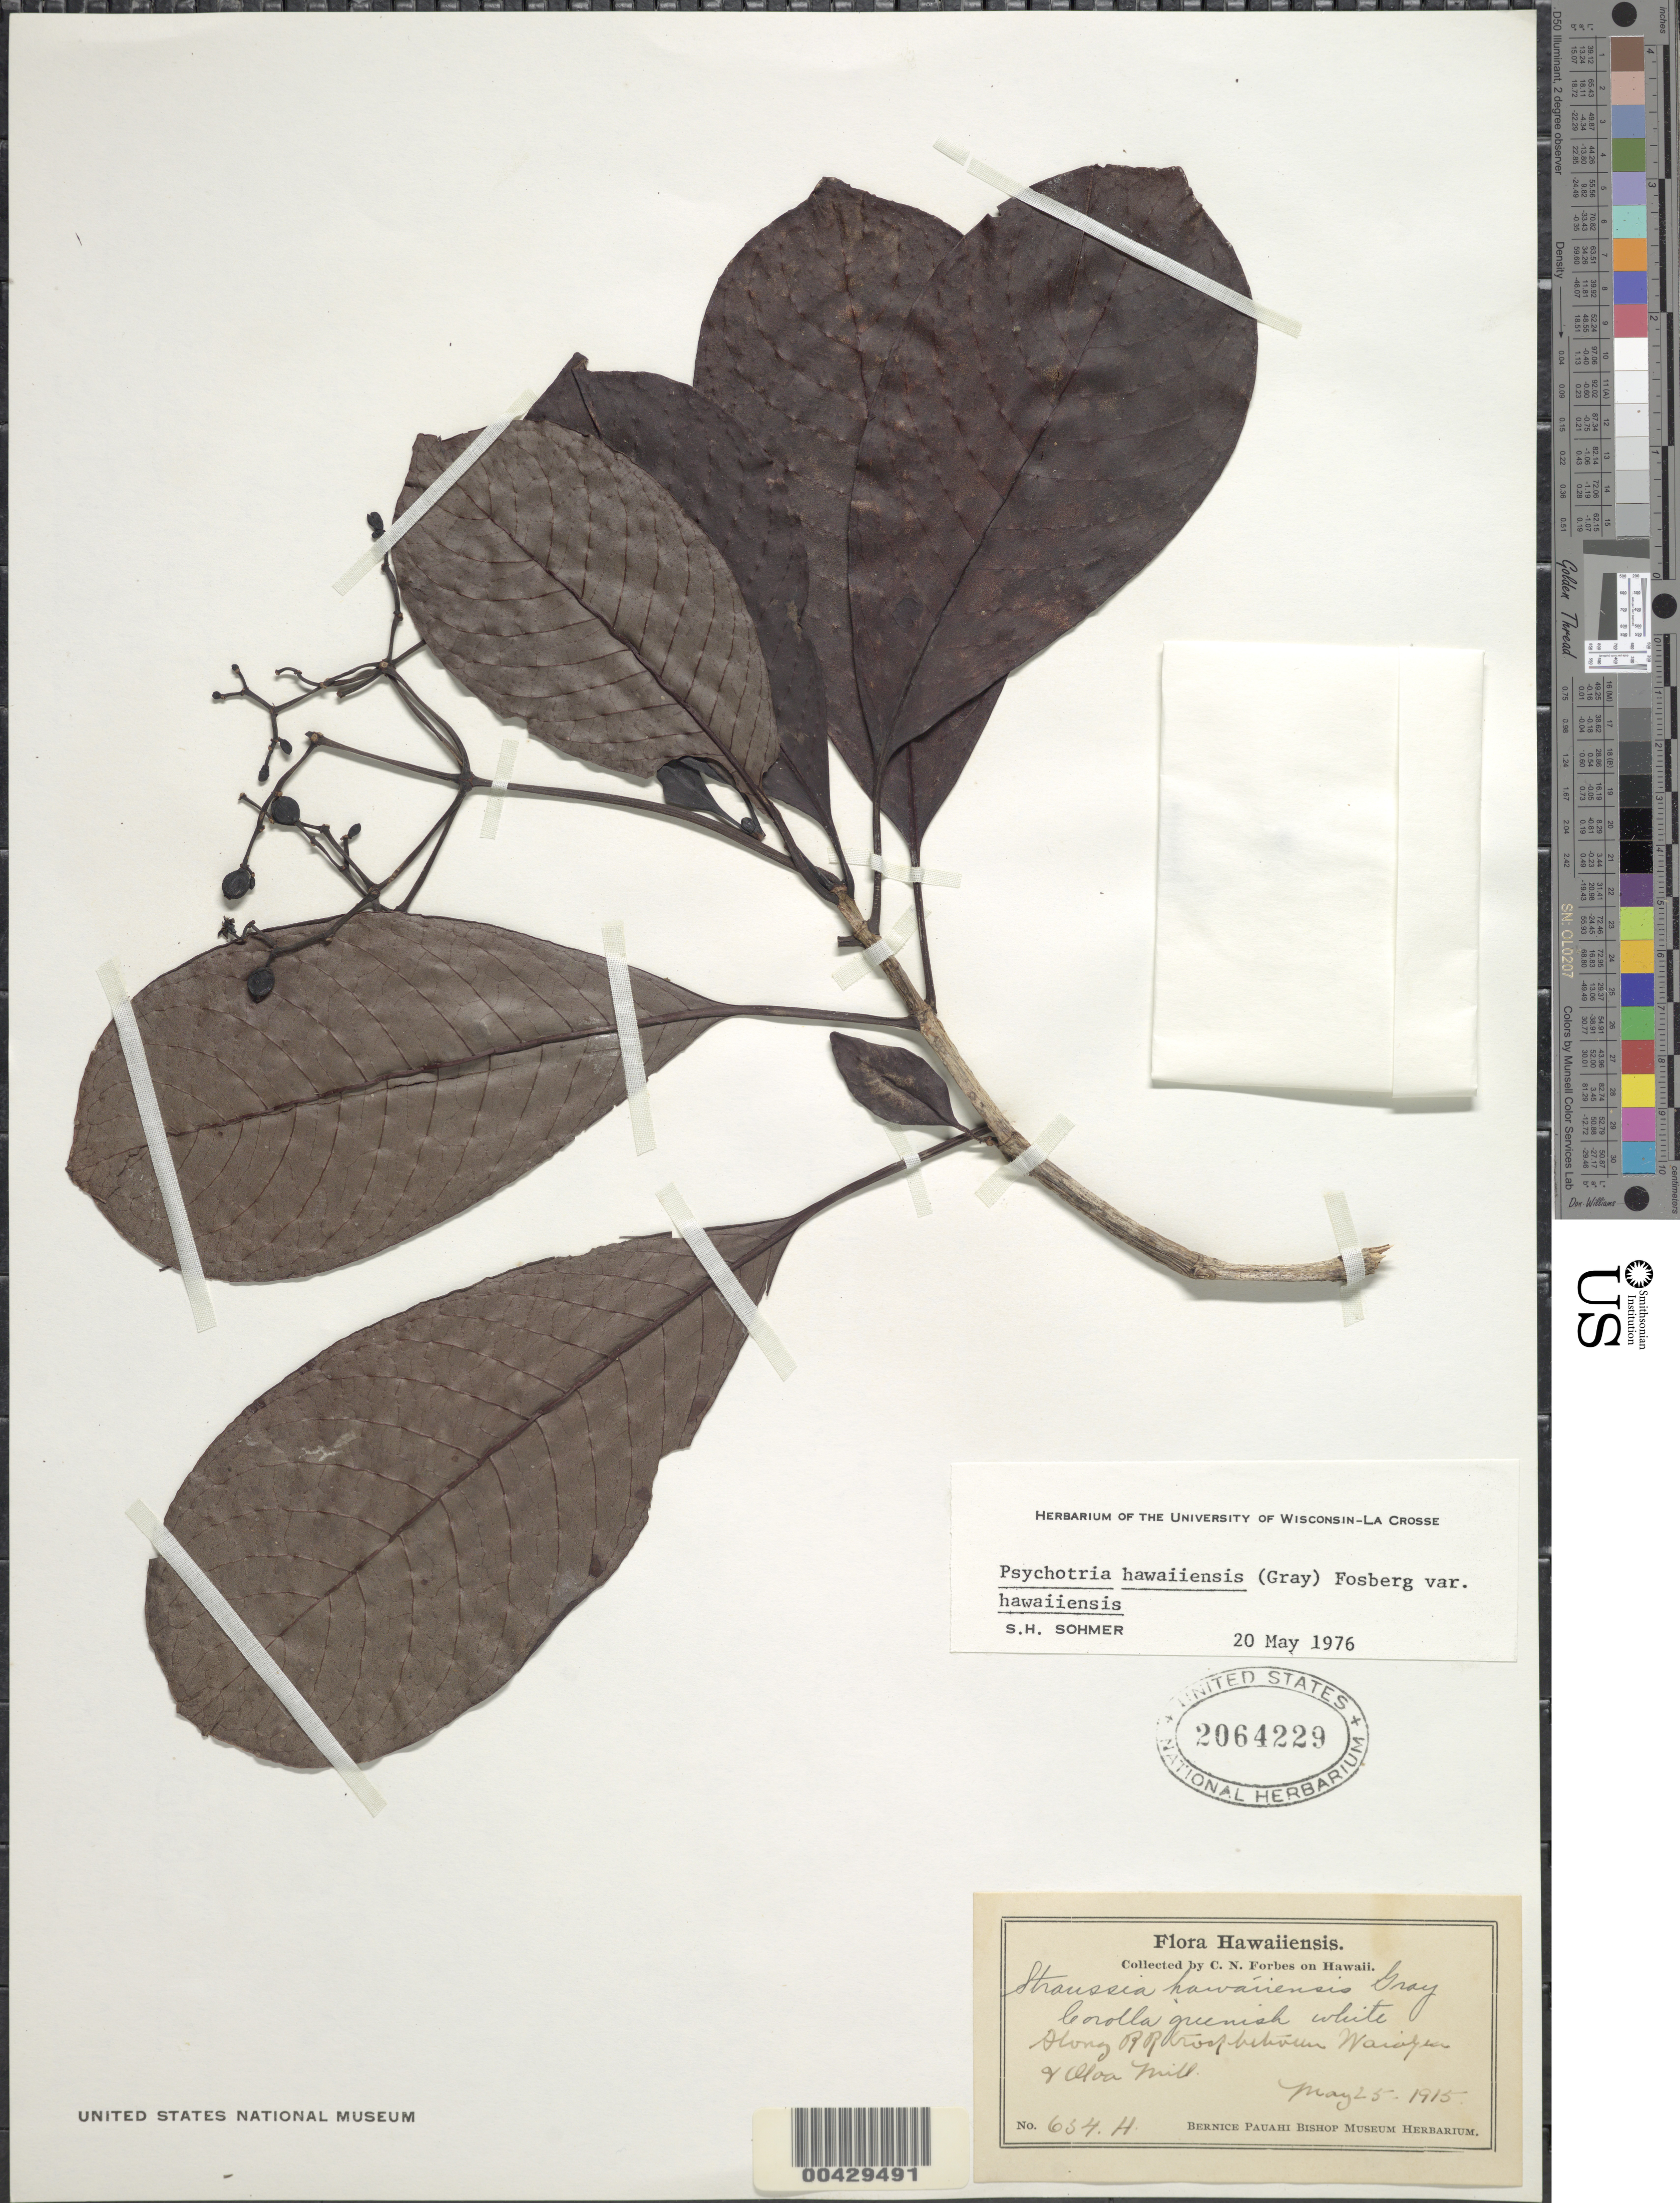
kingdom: Plantae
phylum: Tracheophyta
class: Magnoliopsida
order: Gentianales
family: Rubiaceae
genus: Psychotria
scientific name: Psychotria hawaiiensis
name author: (A. Gray) Fosberg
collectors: C. N. Forbes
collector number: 634.H.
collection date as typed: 25 May 1915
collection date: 1915-05-25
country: United States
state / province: Hawaii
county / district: Hawaii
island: Hawaii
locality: Along railroad track between Waiakea & Olaa Mill.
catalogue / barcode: US 2064229